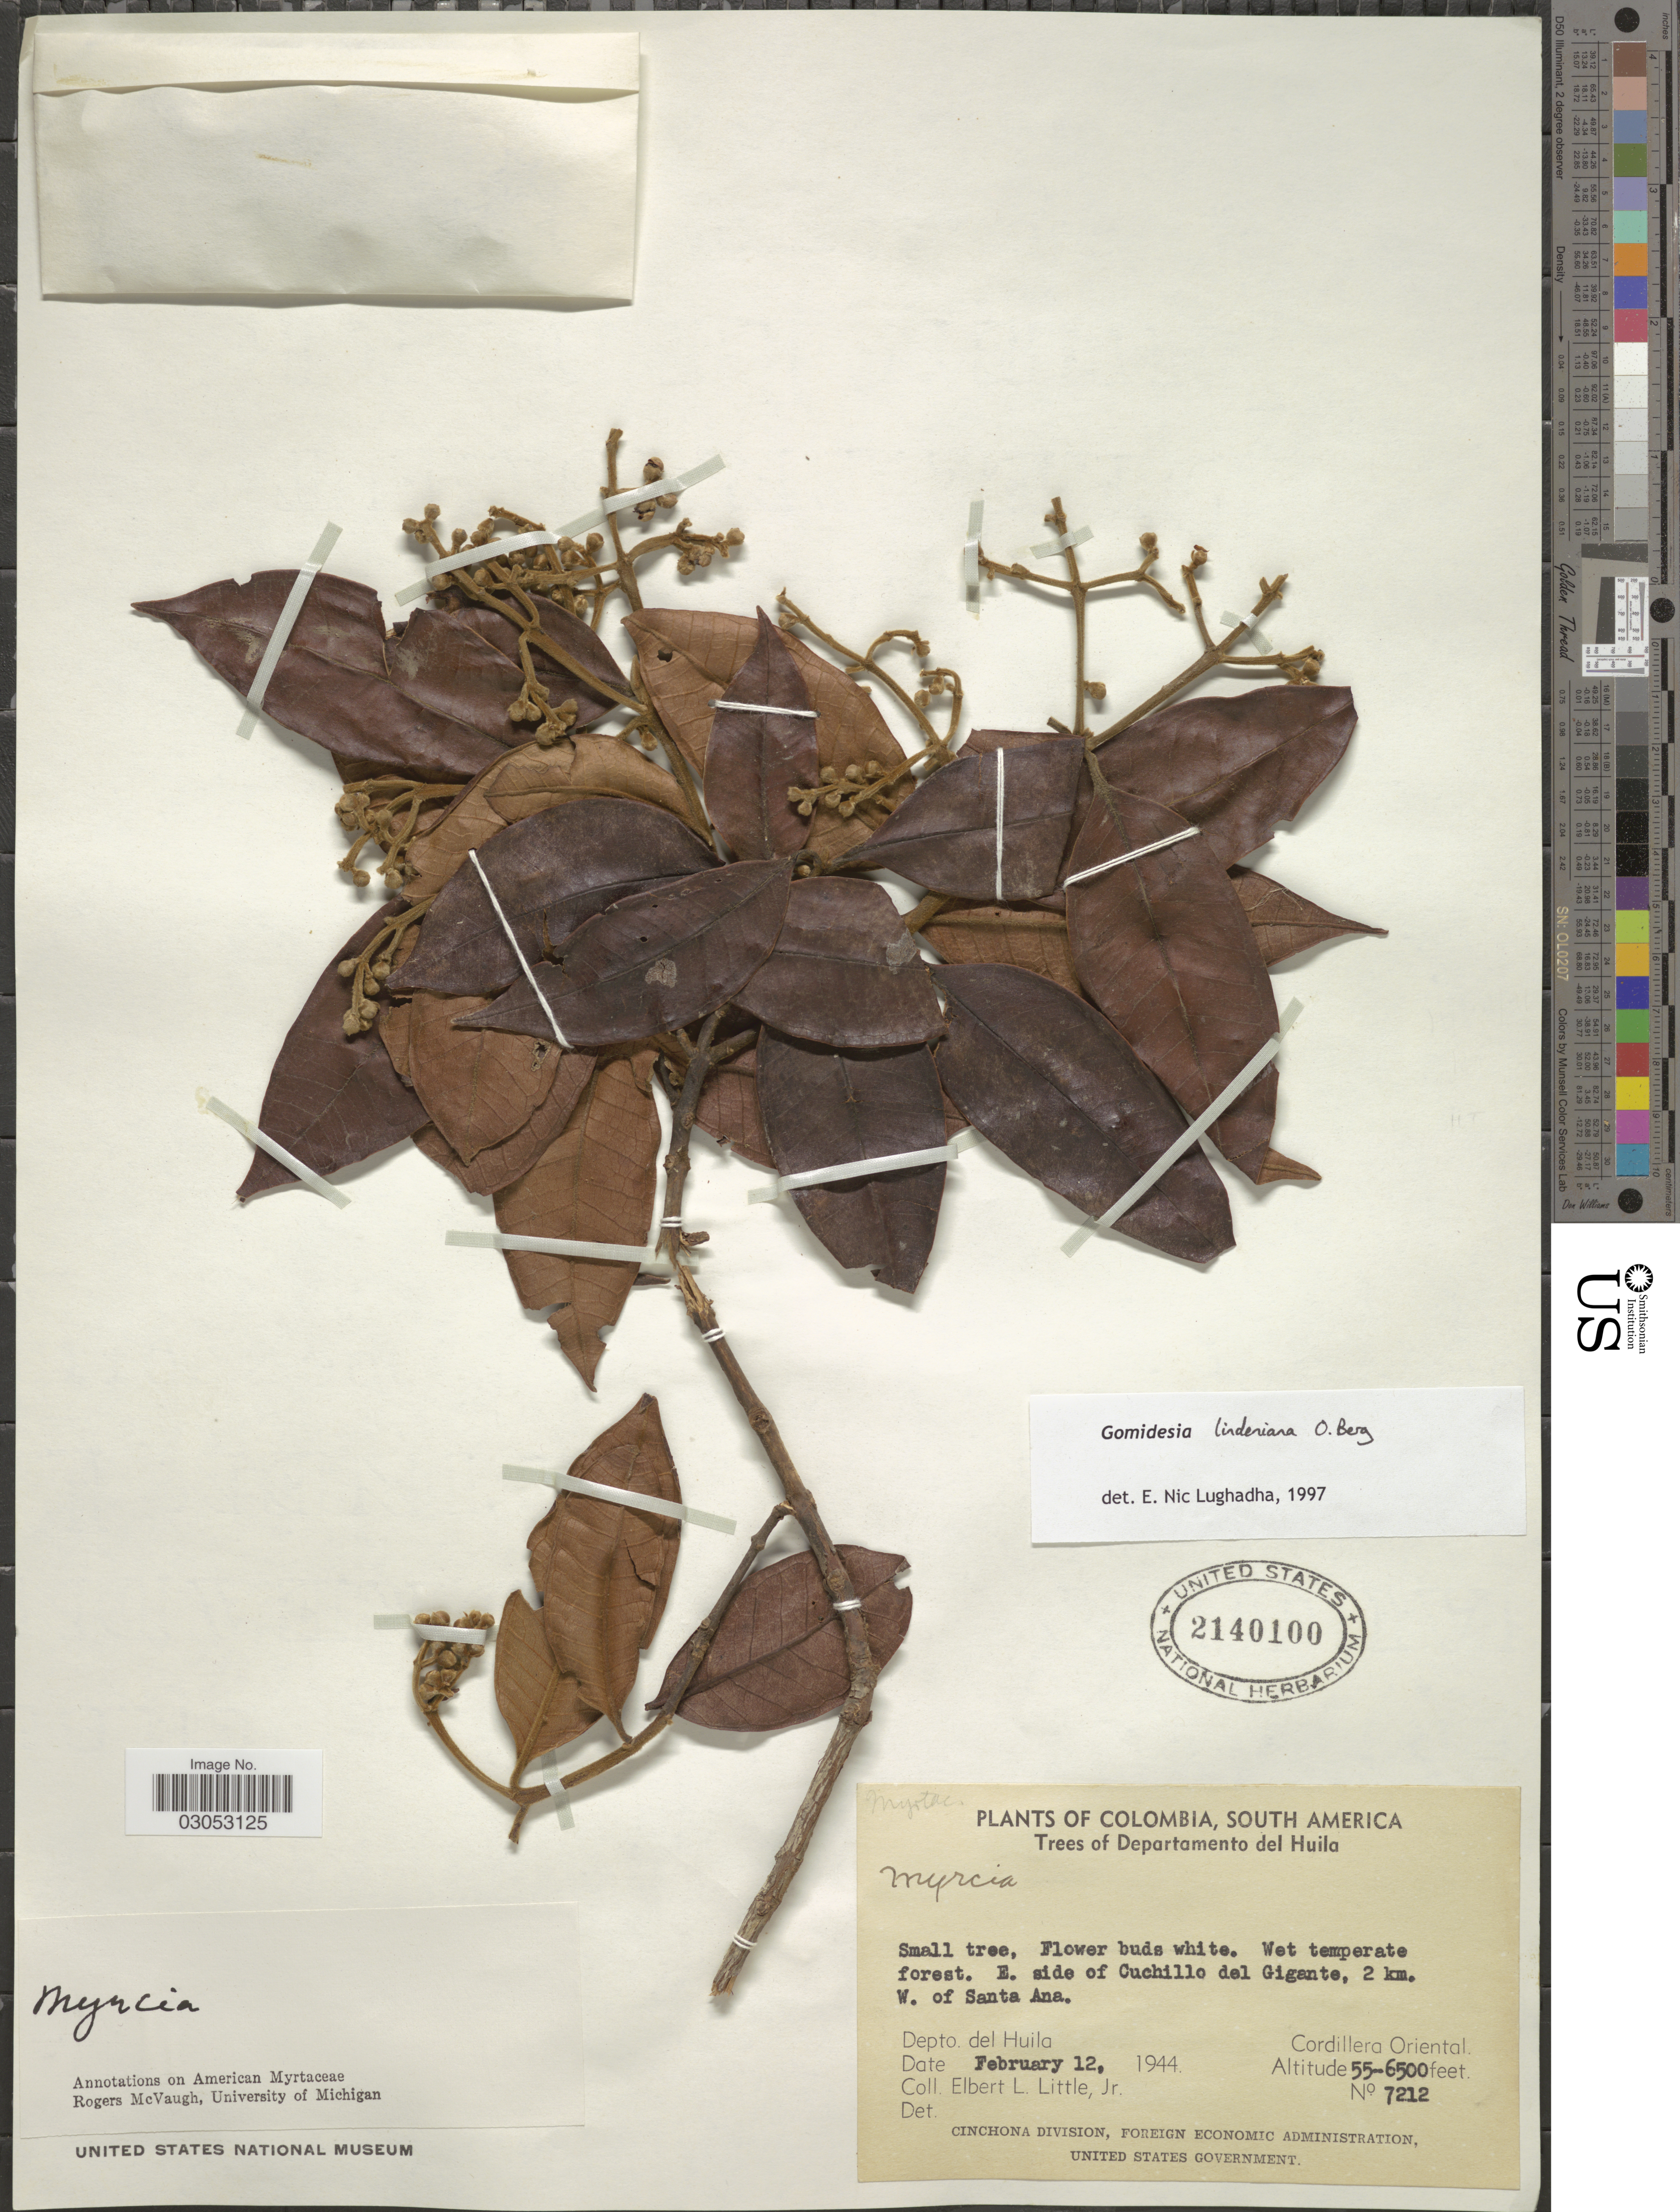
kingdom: Plantae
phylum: Tracheophyta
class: Magnoliopsida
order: Myrtales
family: Myrtaceae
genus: Myrcia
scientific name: Myrcia fenzliana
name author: O. Berg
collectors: E. L. Little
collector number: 7212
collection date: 1944-02-12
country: Colombia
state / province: Huila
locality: E. side of Cuchillo del Gigante, 2 km. W. of Santa Ana. Depto. del Huila, Cordillera Oriental.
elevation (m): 1676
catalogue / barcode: US 2140100